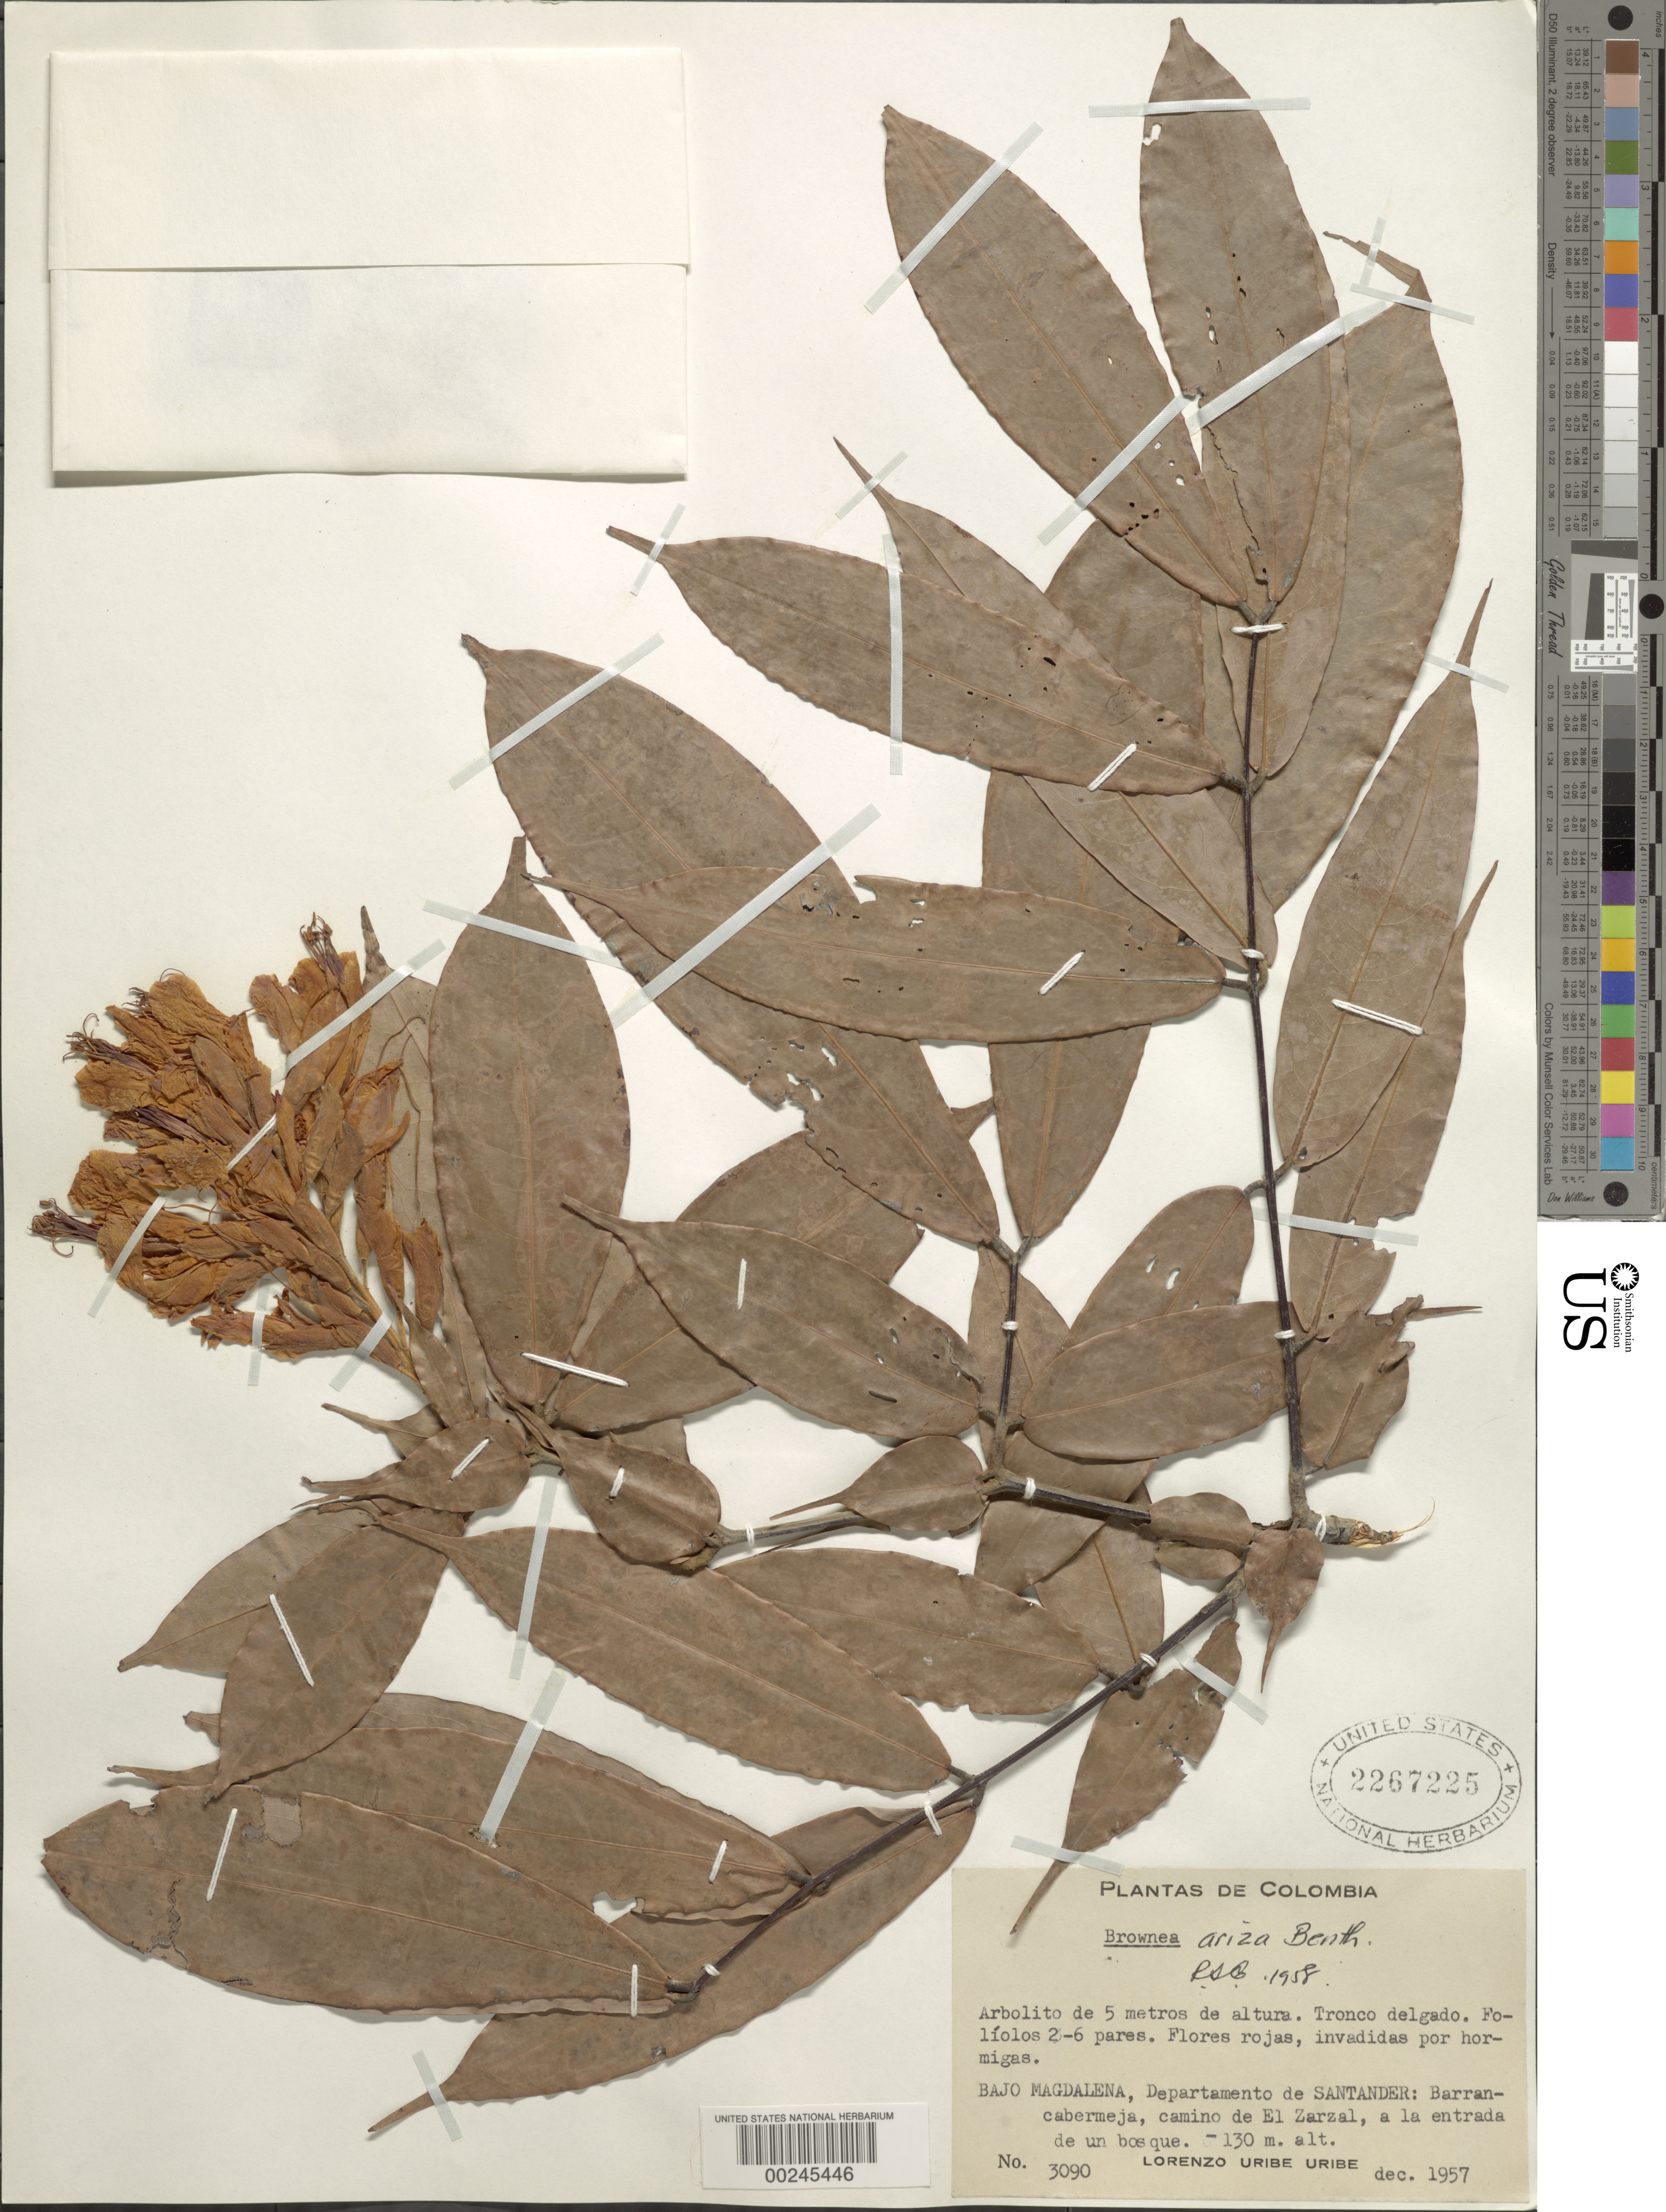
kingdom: Plantae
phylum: Tracheophyta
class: Magnoliopsida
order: Fabales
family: Fabaceae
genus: Brownea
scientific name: Brownea ariza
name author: Benth.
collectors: L. Uribe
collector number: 3090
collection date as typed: Dec 1957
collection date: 1957-12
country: Colombia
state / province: Santander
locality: Bajo Magdalena: Barrancabemeja, Camino de el Zarzal, the entrace to a forest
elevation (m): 130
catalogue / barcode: US 2267225